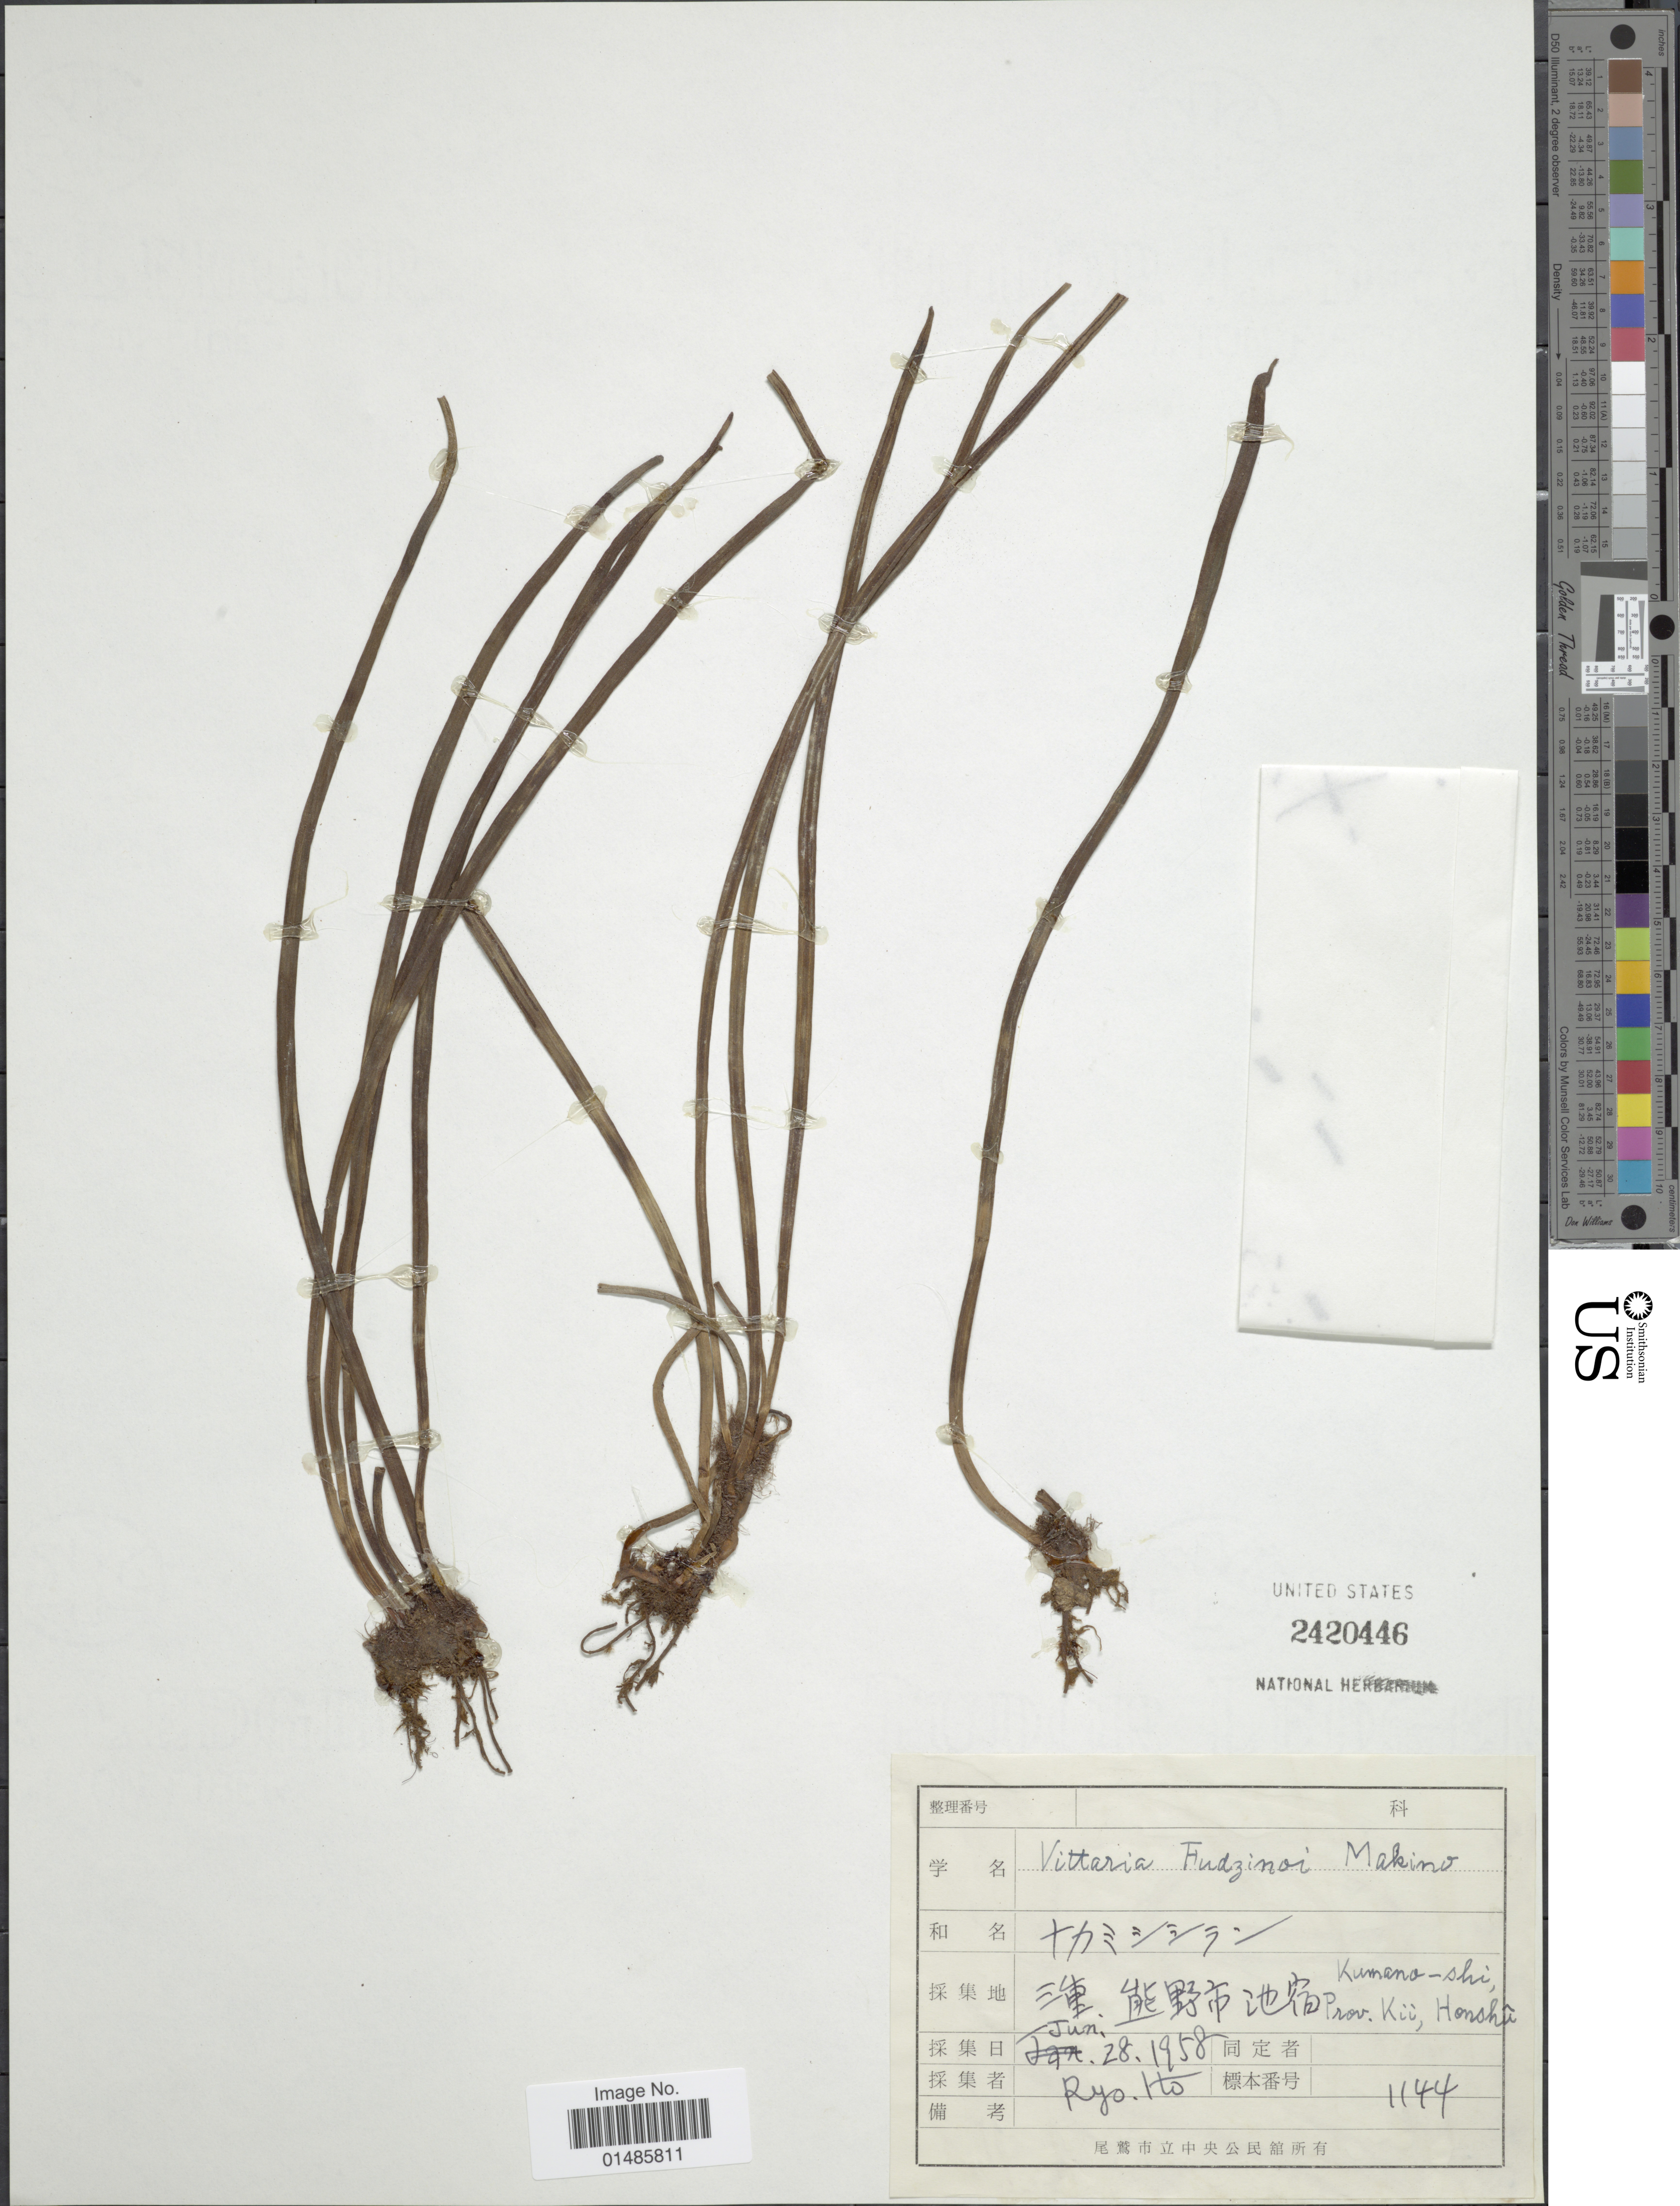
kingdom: Plantae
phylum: Tracheophyta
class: Polypodiopsida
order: Polypodiales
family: Pteridaceae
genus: Haplopteris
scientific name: Haplopteris fudzinoi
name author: (Makino) E.H. Crane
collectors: R. Ito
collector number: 1144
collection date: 1958-06-28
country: Japan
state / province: Mie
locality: Mie, Kumana-shi, Prov. Kii, Honshû.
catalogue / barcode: US 2420446